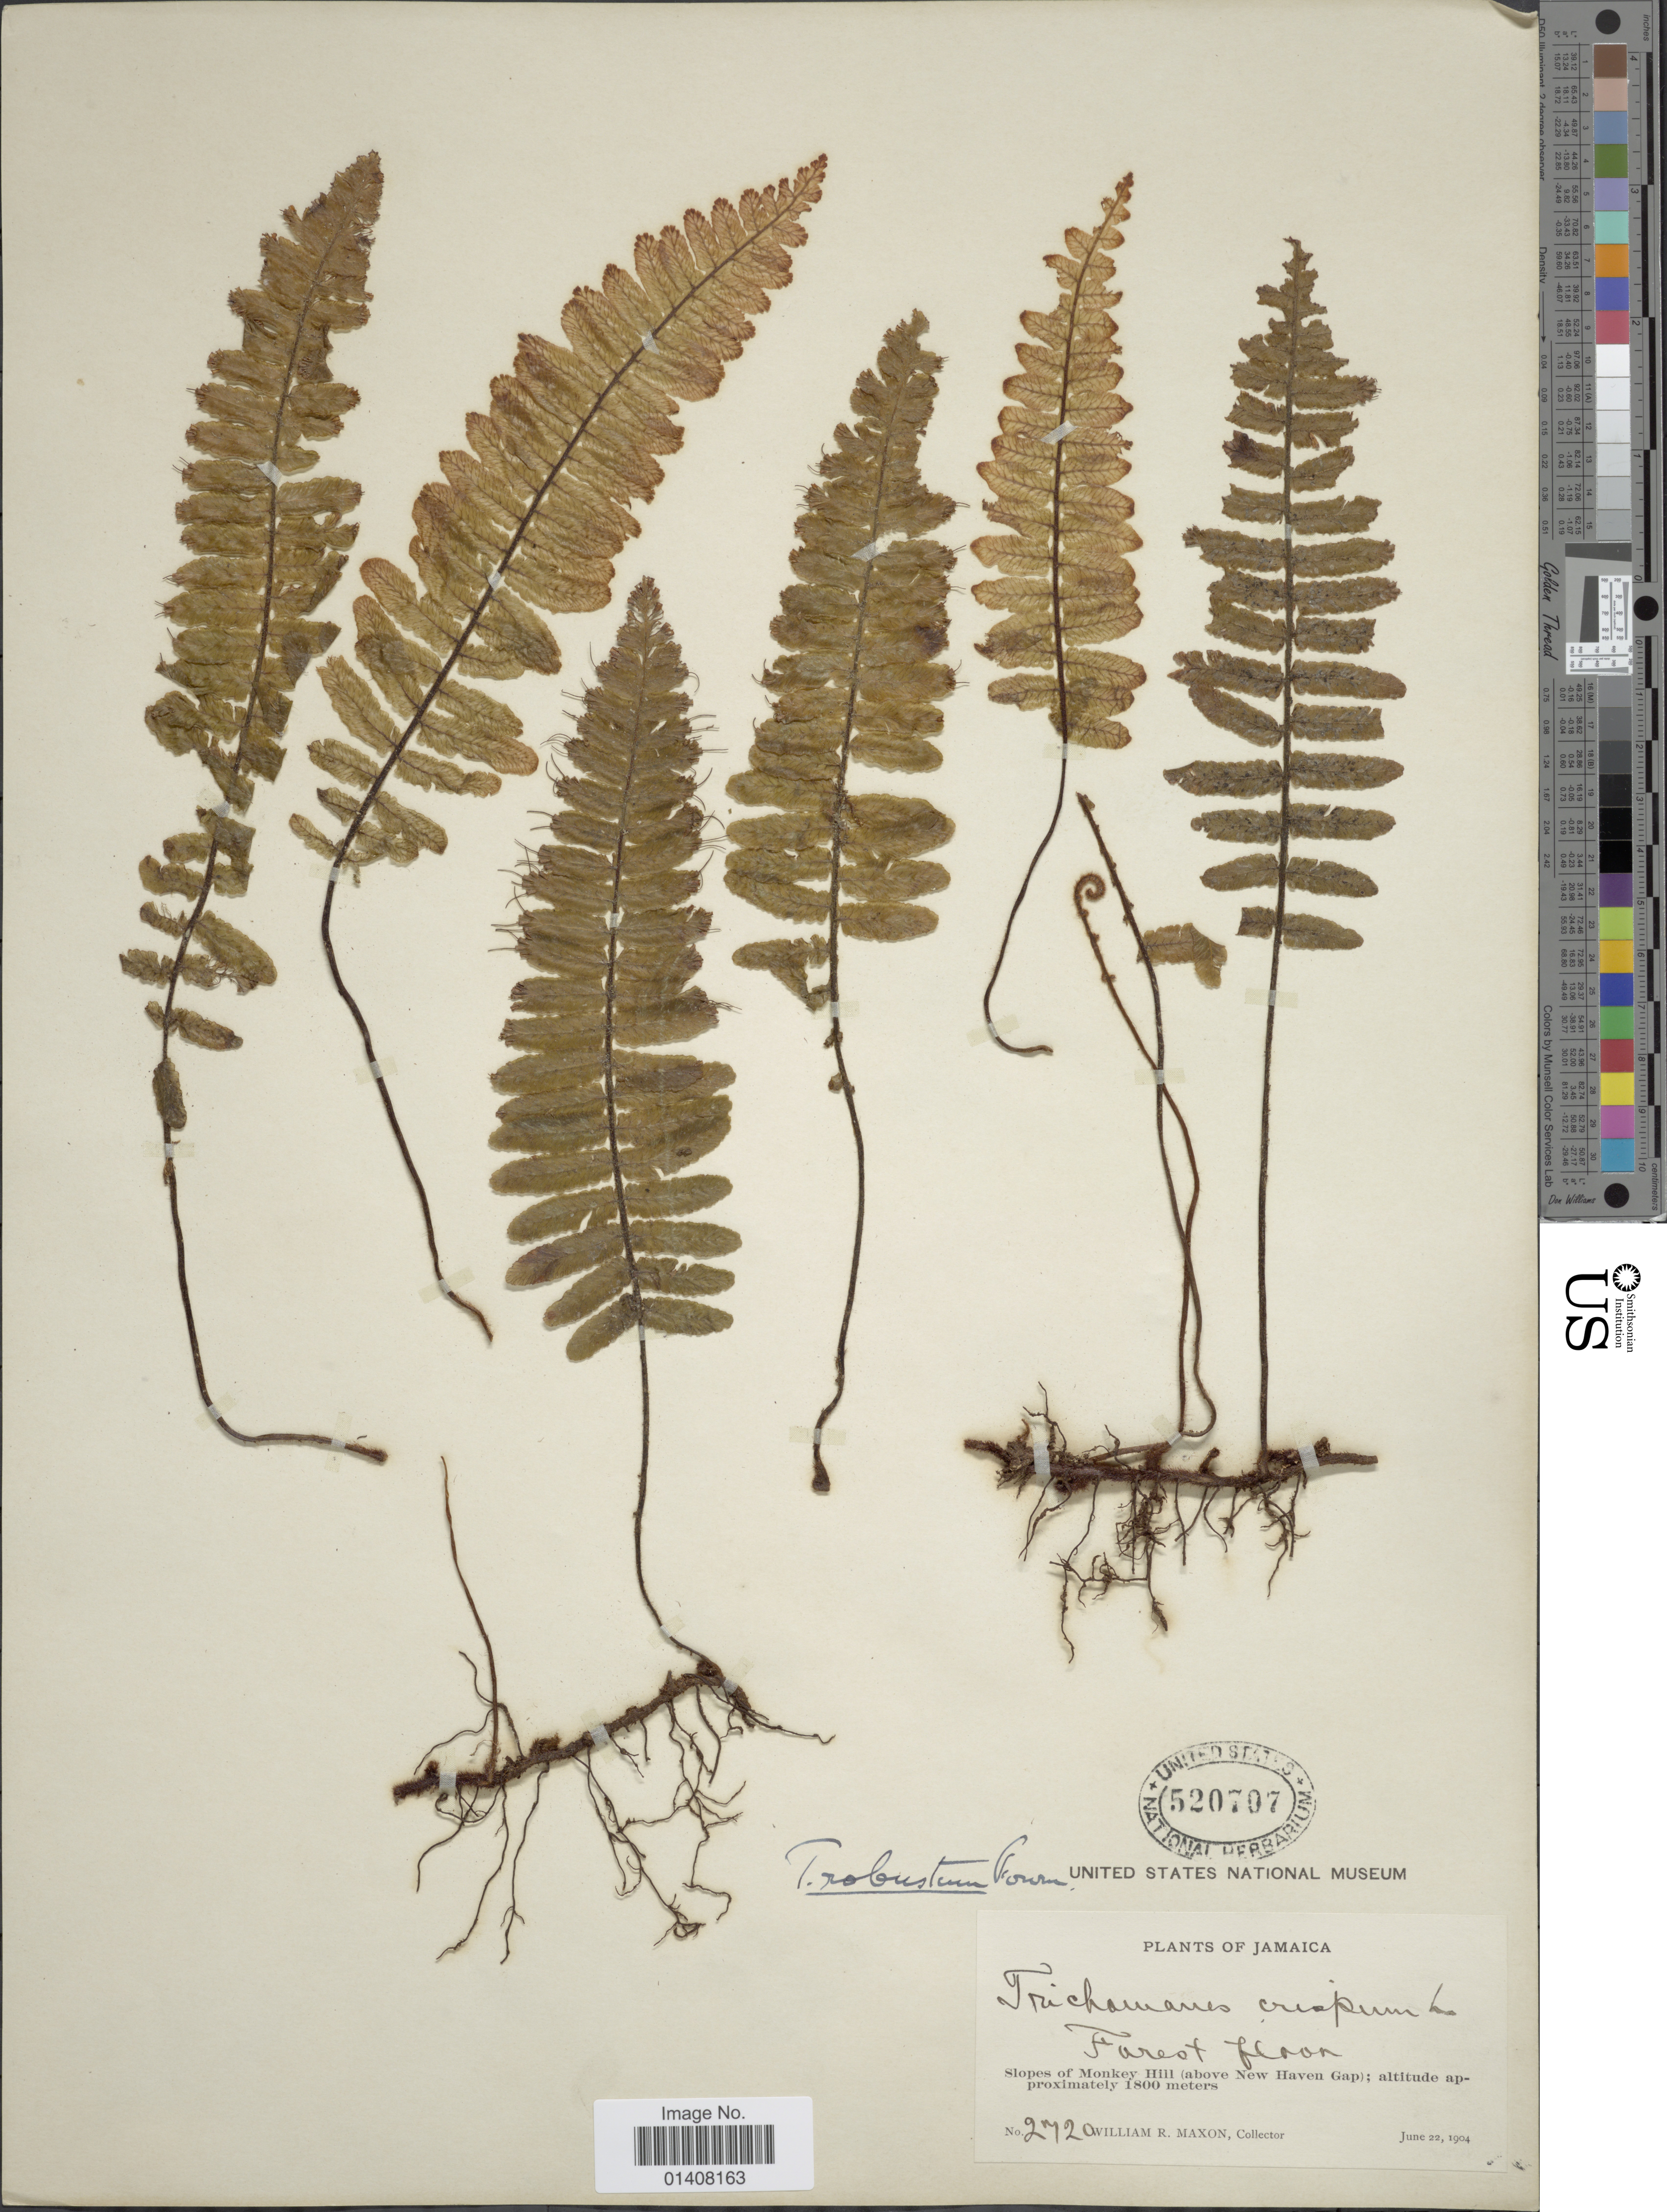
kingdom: Plantae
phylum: Tracheophyta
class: Polypodiopsida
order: Hymenophyllales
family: Hymenophyllaceae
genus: Trichomanes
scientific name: Trichomanes robustum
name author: E. Fourn.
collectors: W. R. Maxon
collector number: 272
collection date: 1904-06-22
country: Jamaica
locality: Slopes of Monkey Hill(above New Haven Gap)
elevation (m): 1800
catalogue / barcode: US 520707